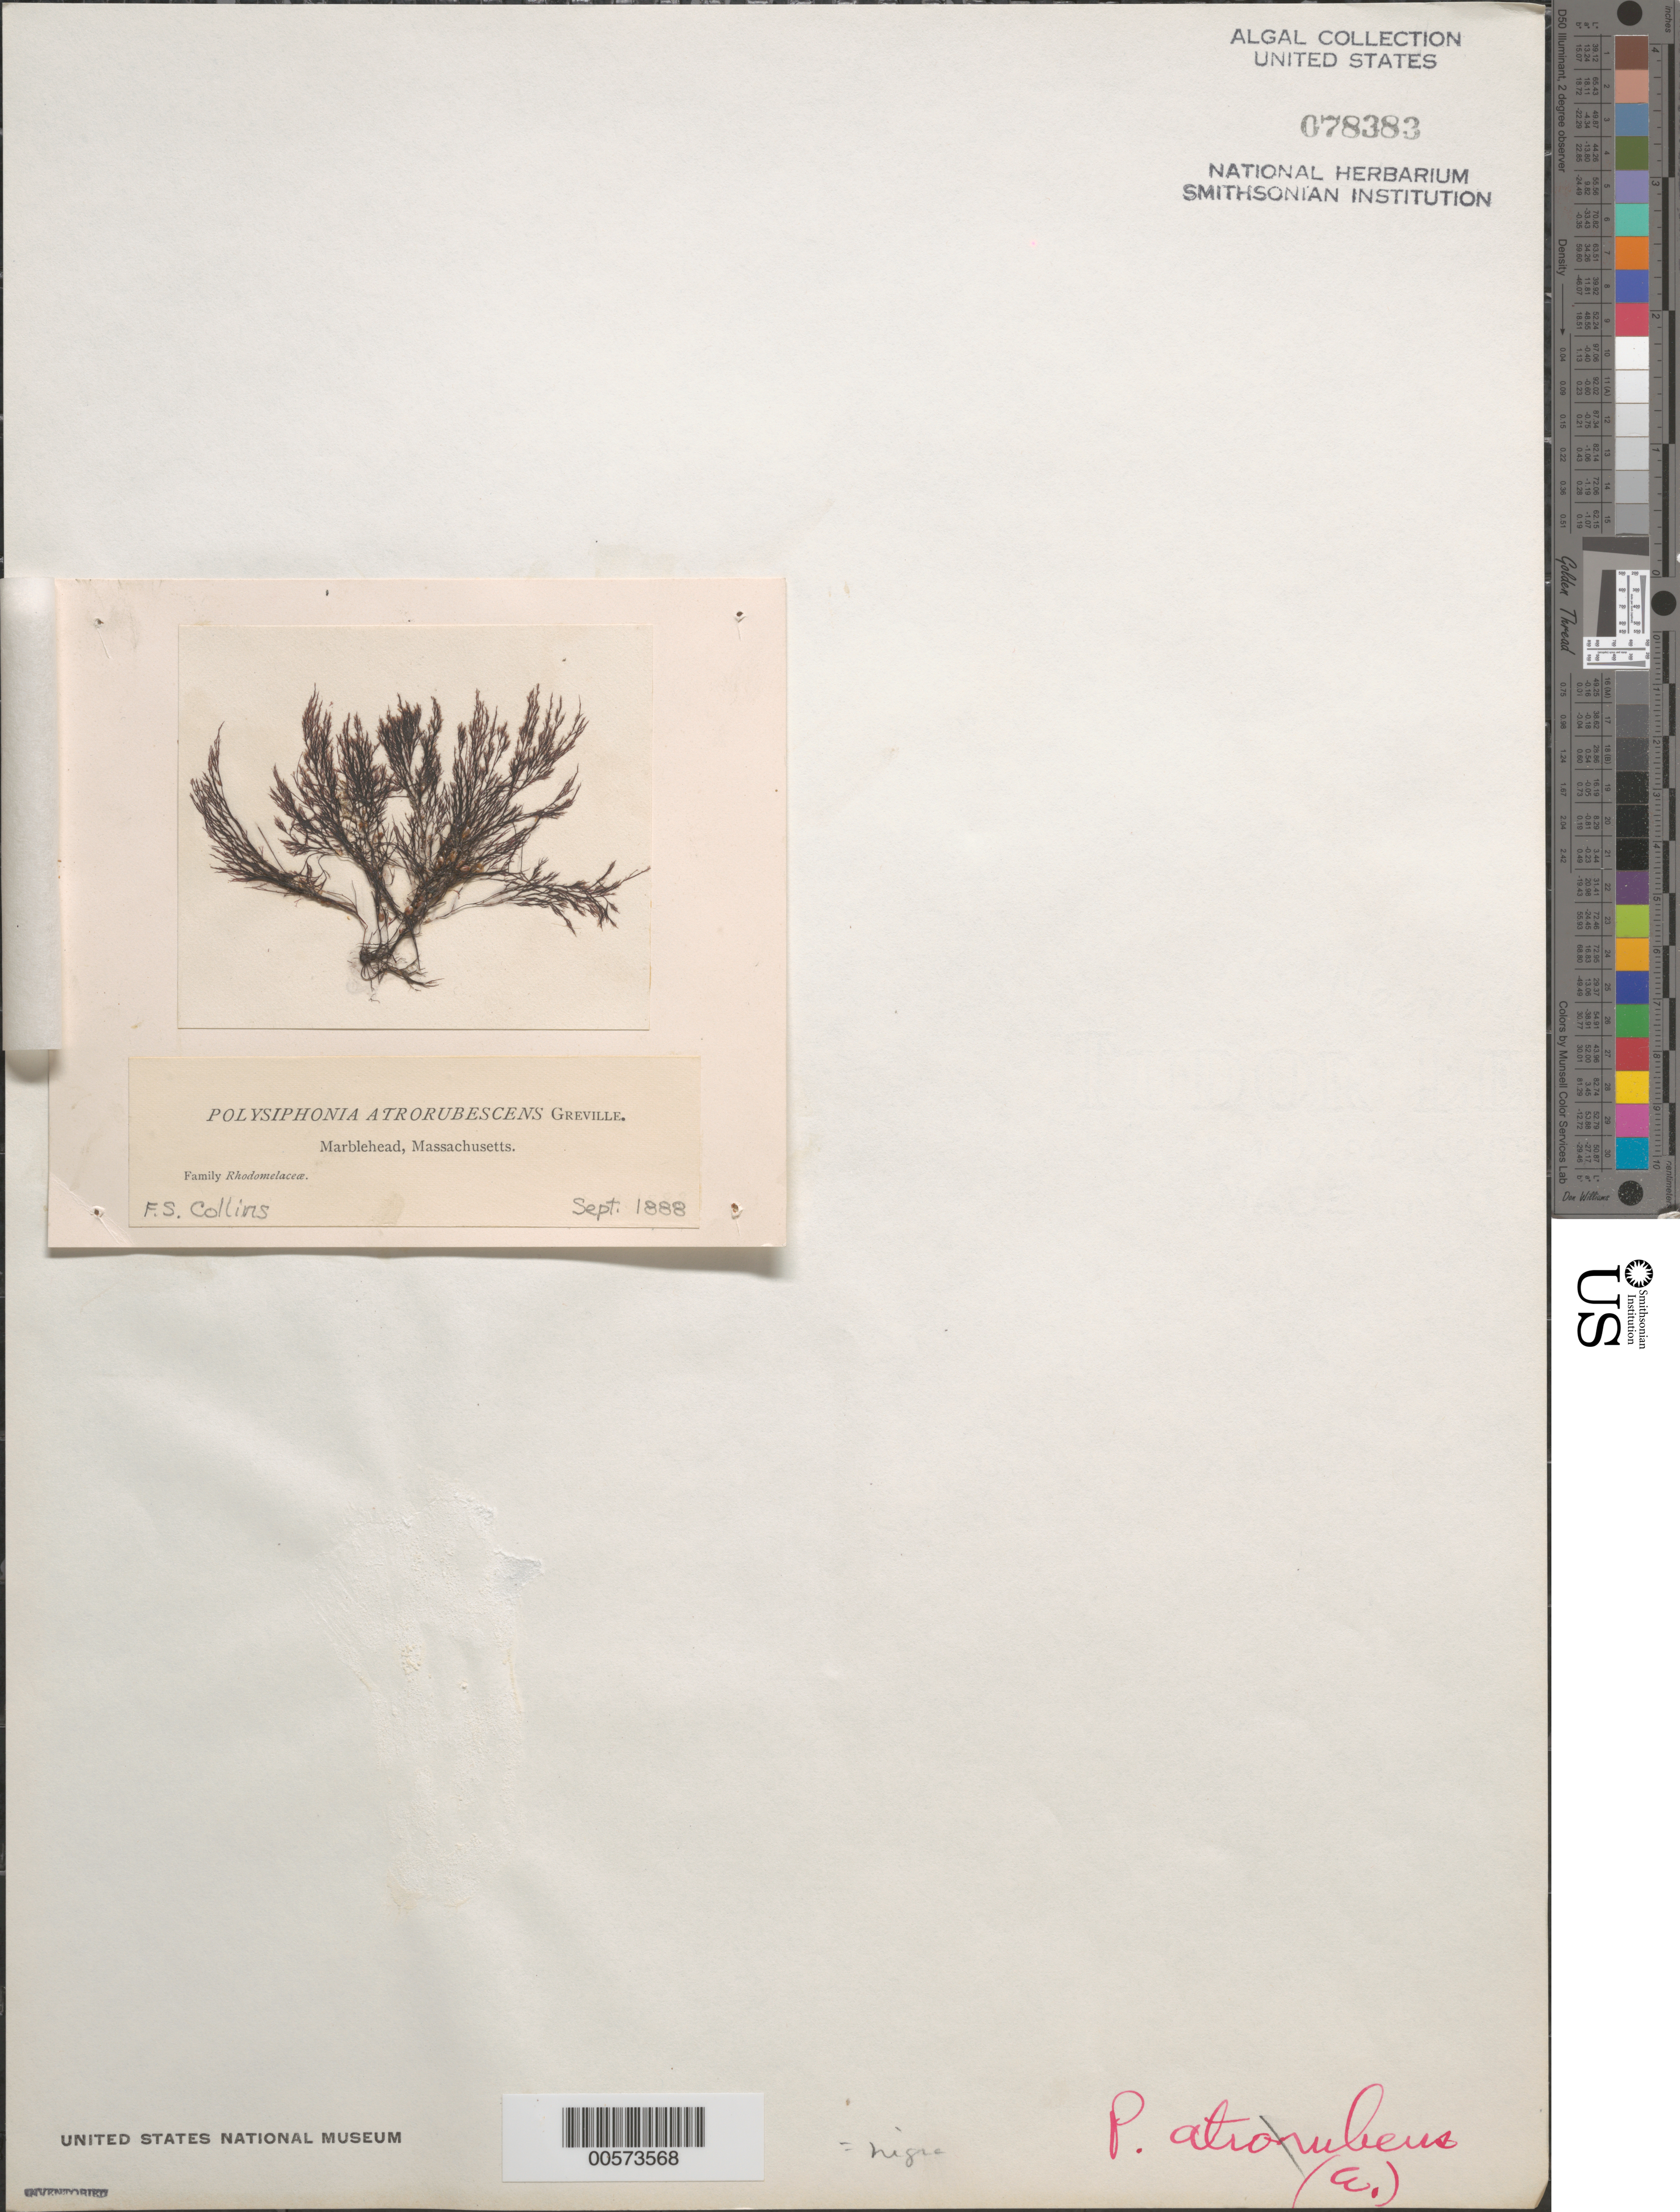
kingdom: Plantae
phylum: Rhodophyta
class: Florideophyceae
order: Ceramiales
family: Rhodomelaceae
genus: Vertebrata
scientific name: Vertebrata nigra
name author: (Hudson) Diaz-Tapia & Maggs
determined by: Algae name updating Project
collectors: F. Collins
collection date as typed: Sep 1888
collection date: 1888-09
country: United States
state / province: Massachusetts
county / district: Essex County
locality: Marblehead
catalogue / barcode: US 78383